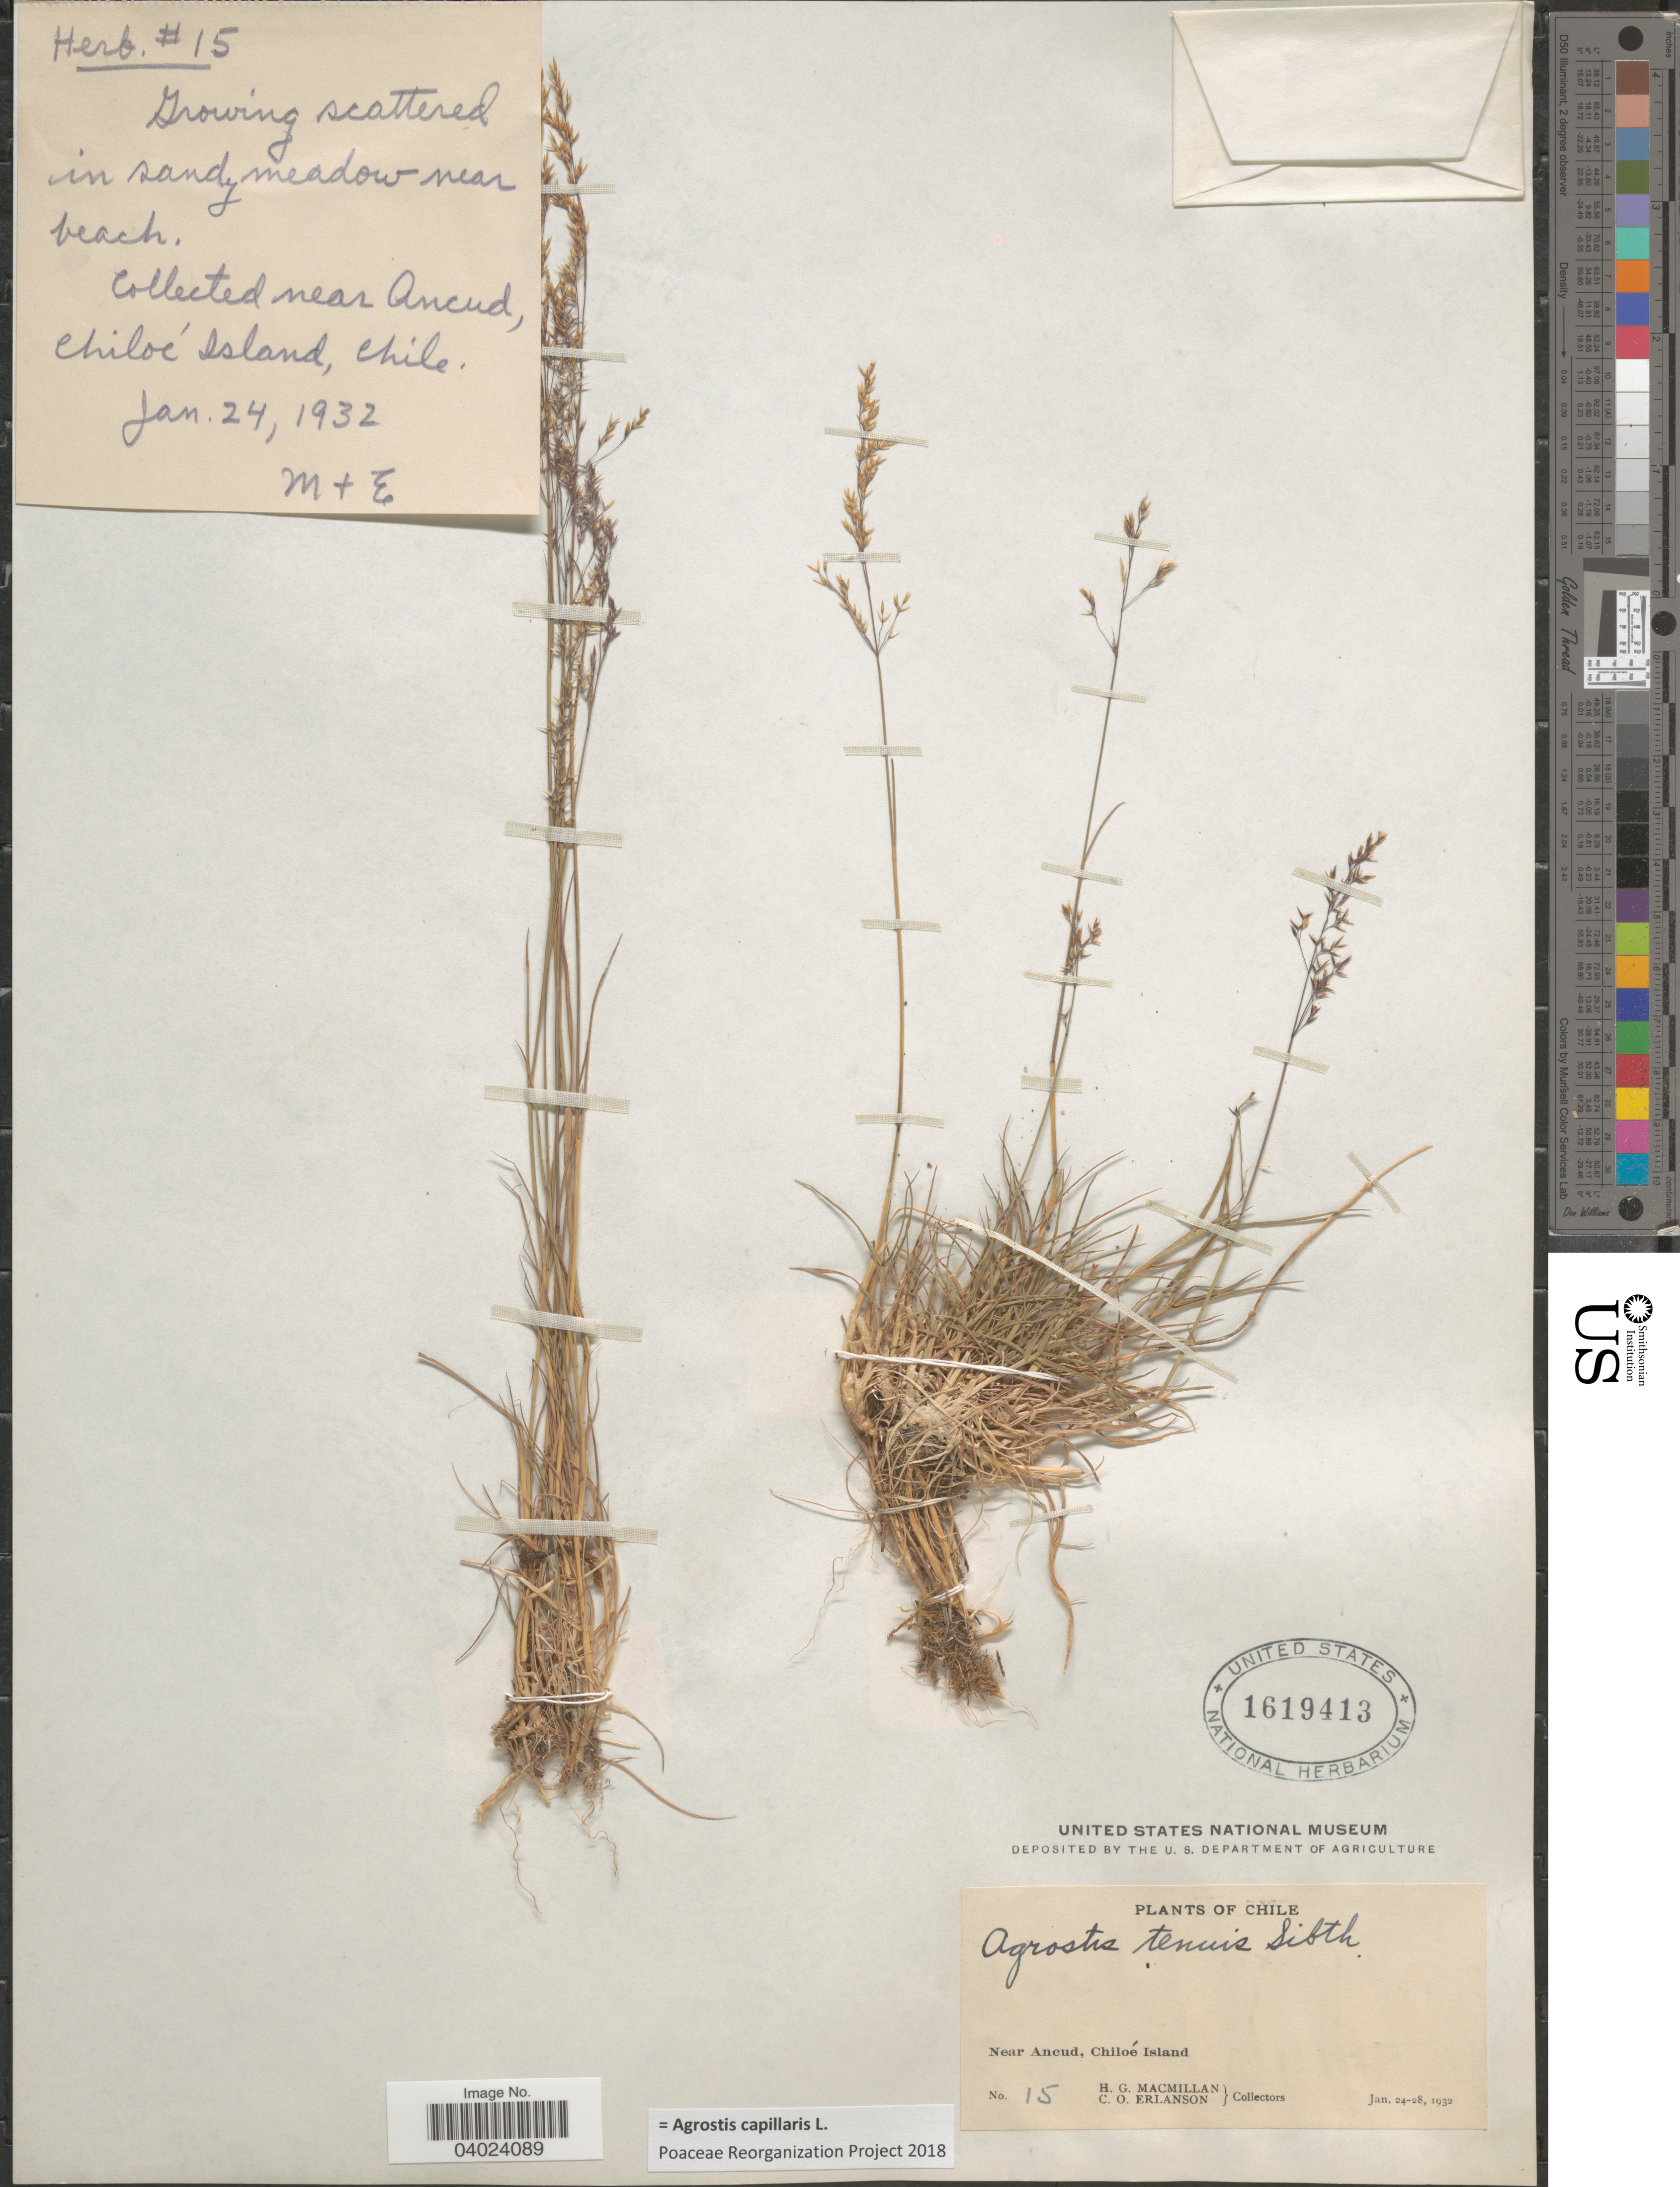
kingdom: Plantae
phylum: Tracheophyta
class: Liliopsida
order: Poales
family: Poaceae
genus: Agrostis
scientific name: Agrostis capillaris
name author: L.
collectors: H. MacMillan & C. O. Erlanson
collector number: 15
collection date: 1932-01-24/1932-01-28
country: Chile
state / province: Arica y Parinacota (XV)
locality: Near Ancud, Chiloé Island.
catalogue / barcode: US 1619413